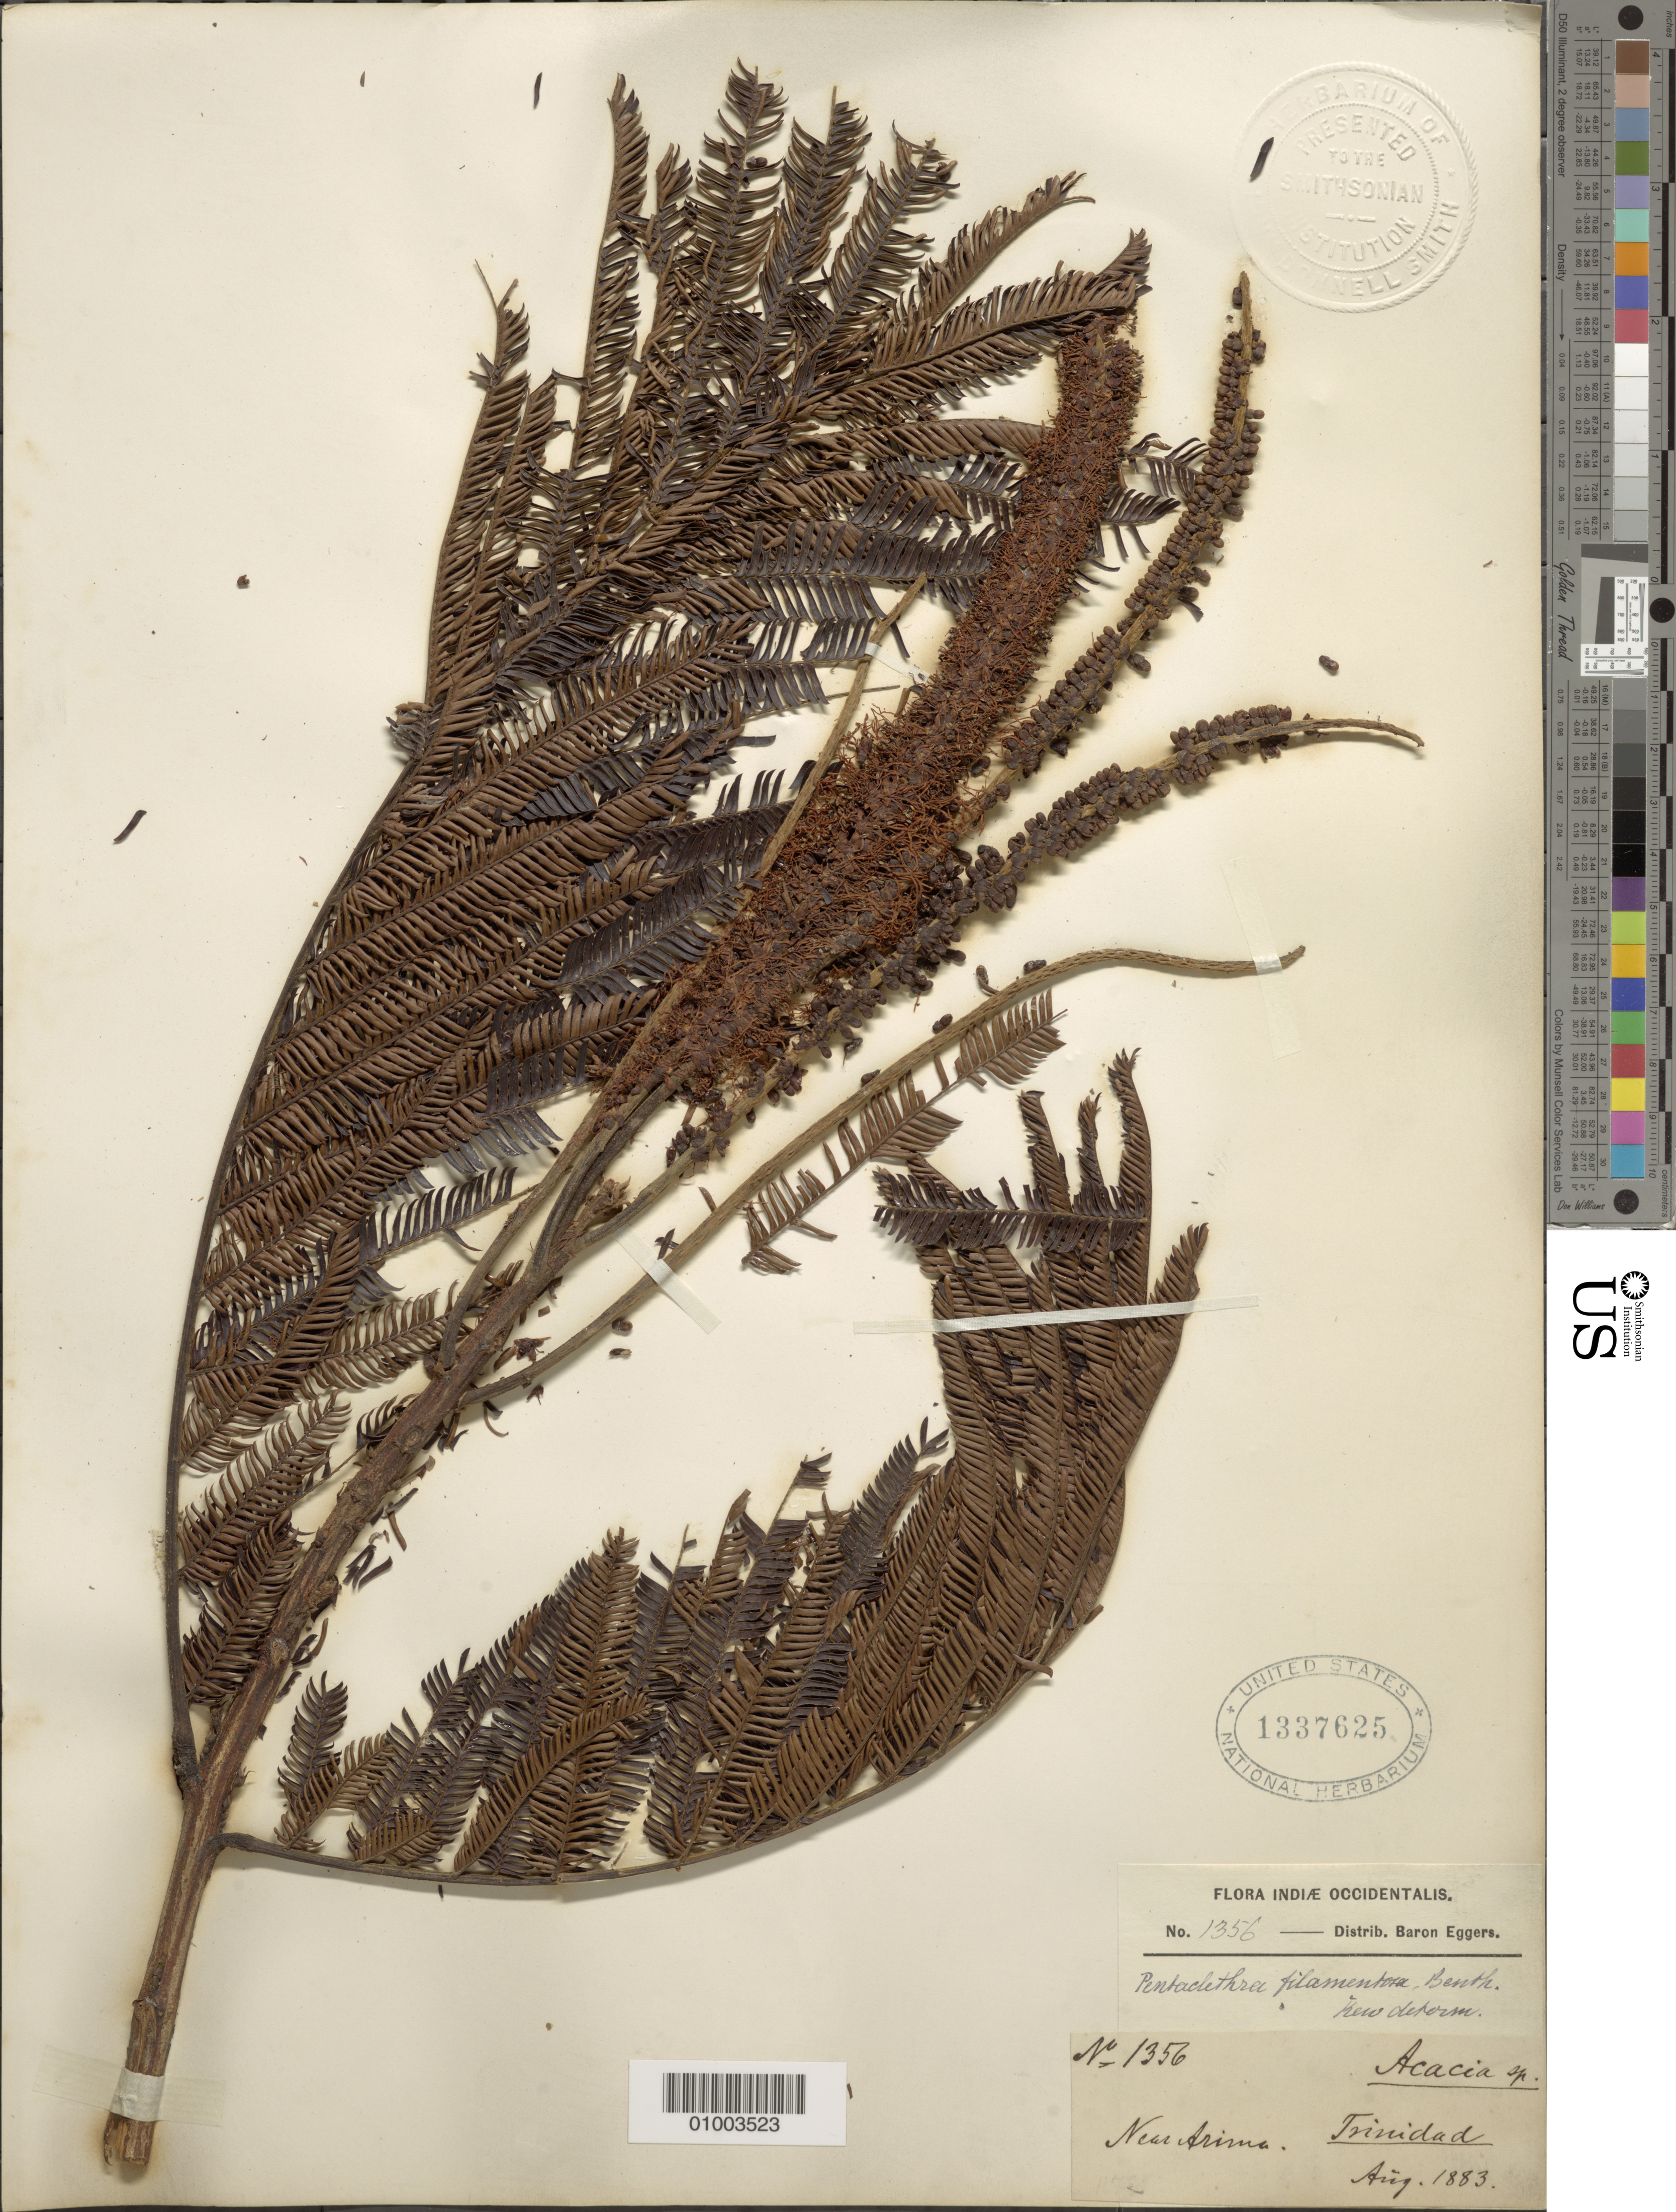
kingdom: Plantae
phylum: Tracheophyta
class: Magnoliopsida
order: Fabales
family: Fabaceae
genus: Pentaclethra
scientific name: Pentaclethra macroloba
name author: (Willd.) Kuntze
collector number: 1356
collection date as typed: Aug 1883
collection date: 1883-08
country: Trinidad and Tobago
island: Trinidad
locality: Acacia sp. Near Arima.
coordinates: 0 N, 0 E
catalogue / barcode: US 1337625